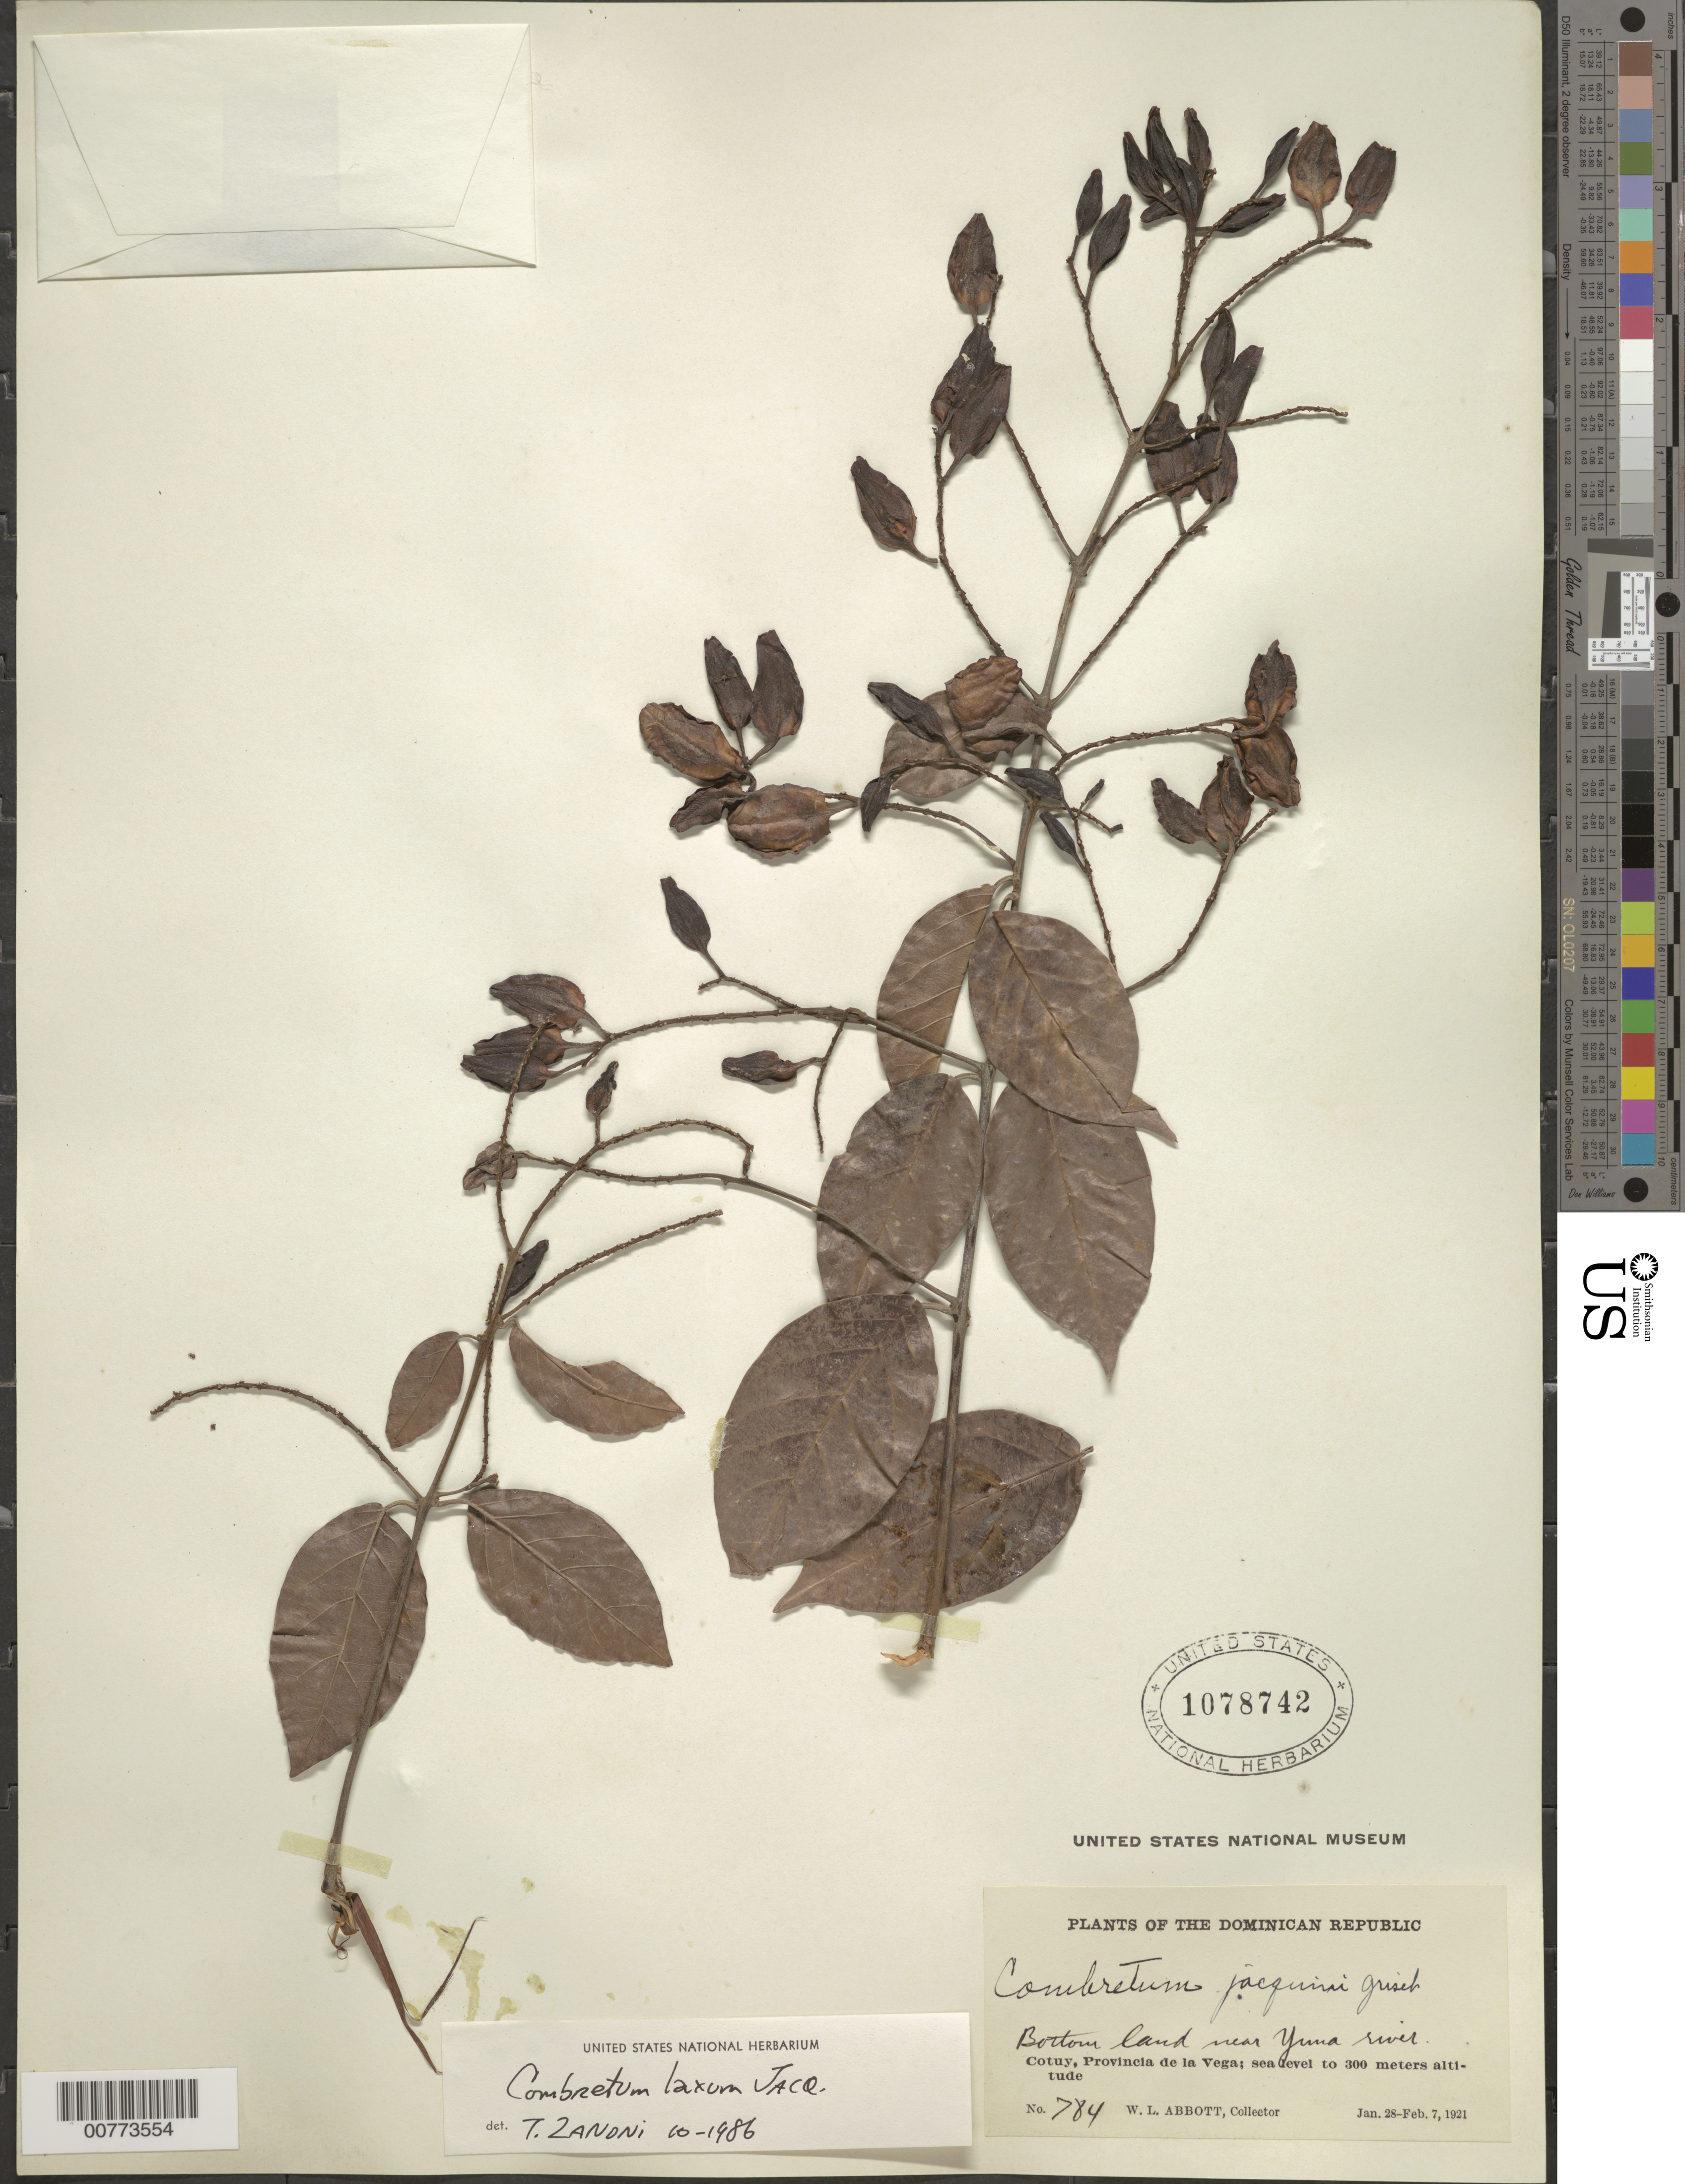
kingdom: Plantae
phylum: Tracheophyta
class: Magnoliopsida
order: Myrtales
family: Combretaceae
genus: Combretum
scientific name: Combretum laxum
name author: Jacq.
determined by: Zanoni, T. A., (NY), New York Botanical Garden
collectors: W. L. Abbott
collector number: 784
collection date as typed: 28 Feb 1910 to 07 Feb 1921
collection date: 1910-02-28/1921-02-07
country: Dominican Republic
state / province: La Vega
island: Hispaniola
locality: Cotuy, near Yima River.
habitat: Bottom land near river.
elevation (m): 0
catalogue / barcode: US 1078742